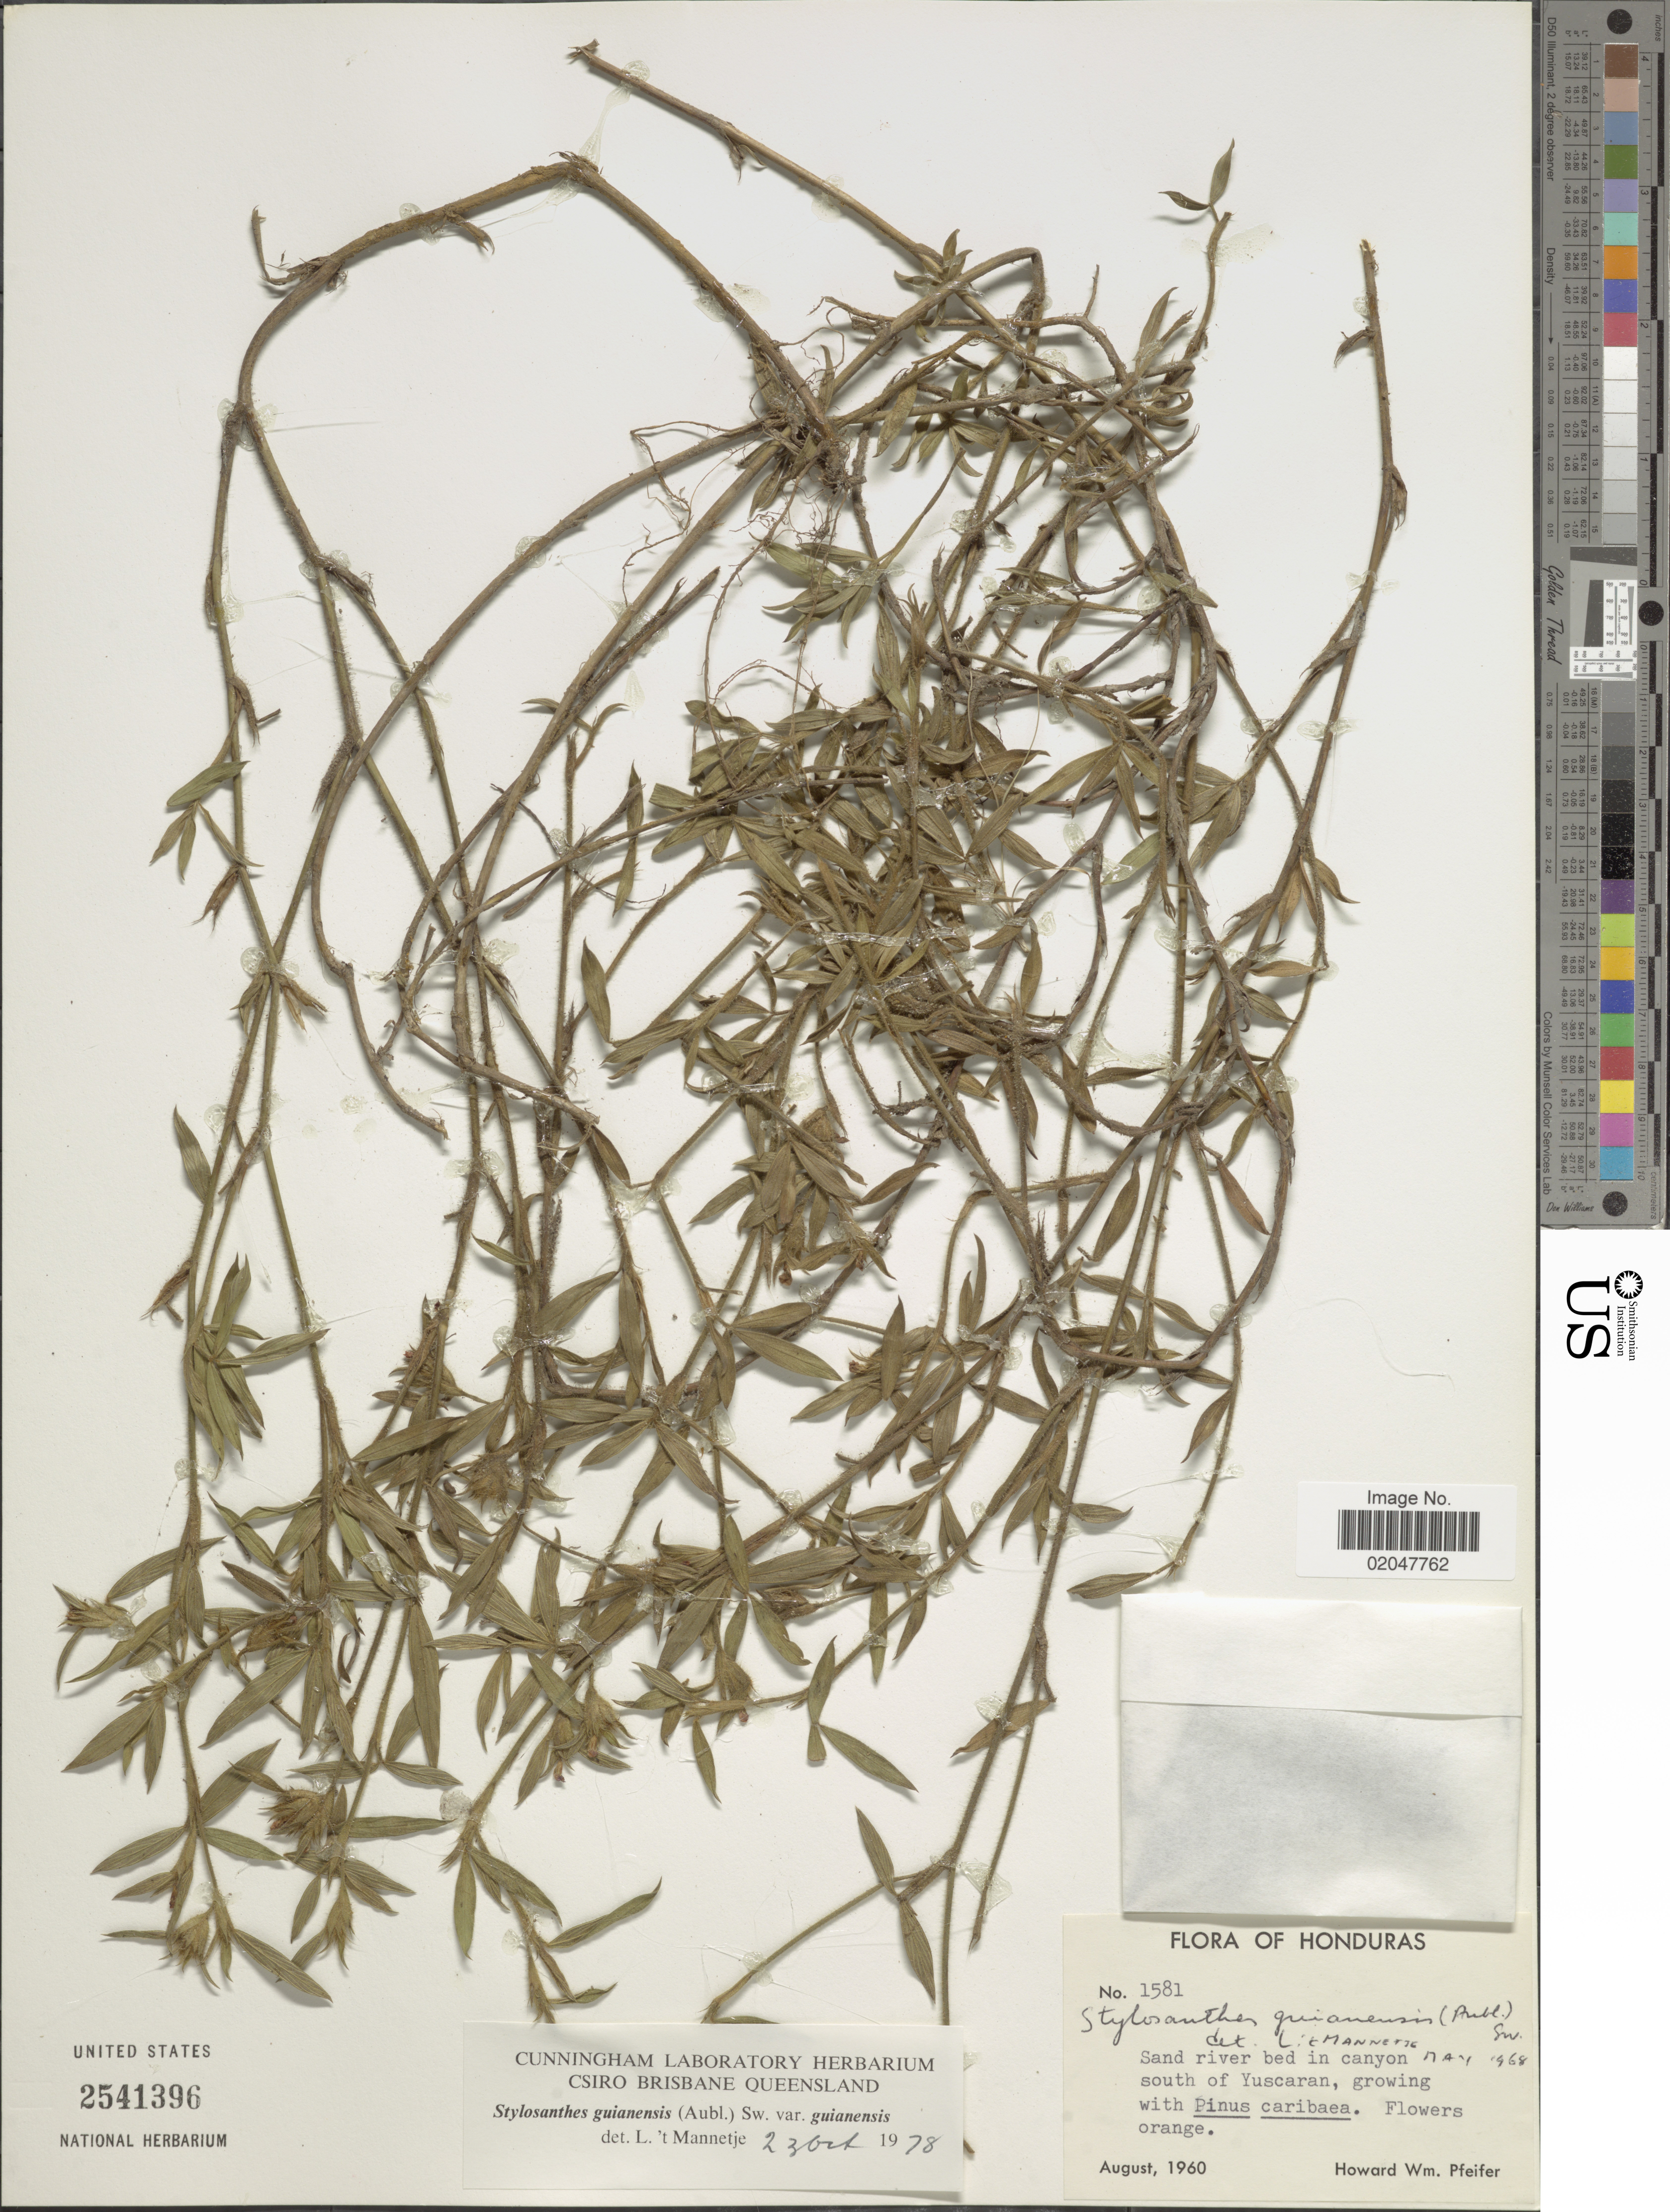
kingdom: Plantae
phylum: Tracheophyta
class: Magnoliopsida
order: Fabales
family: Fabaceae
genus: Stylosanthes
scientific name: Stylosanthes guianensis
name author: (Aubl.) Sw.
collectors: H. W. Pfeifer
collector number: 1581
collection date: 1960-08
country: Honduras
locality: Sand river bed in canyon south of Yuscaran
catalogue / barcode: US 2541396